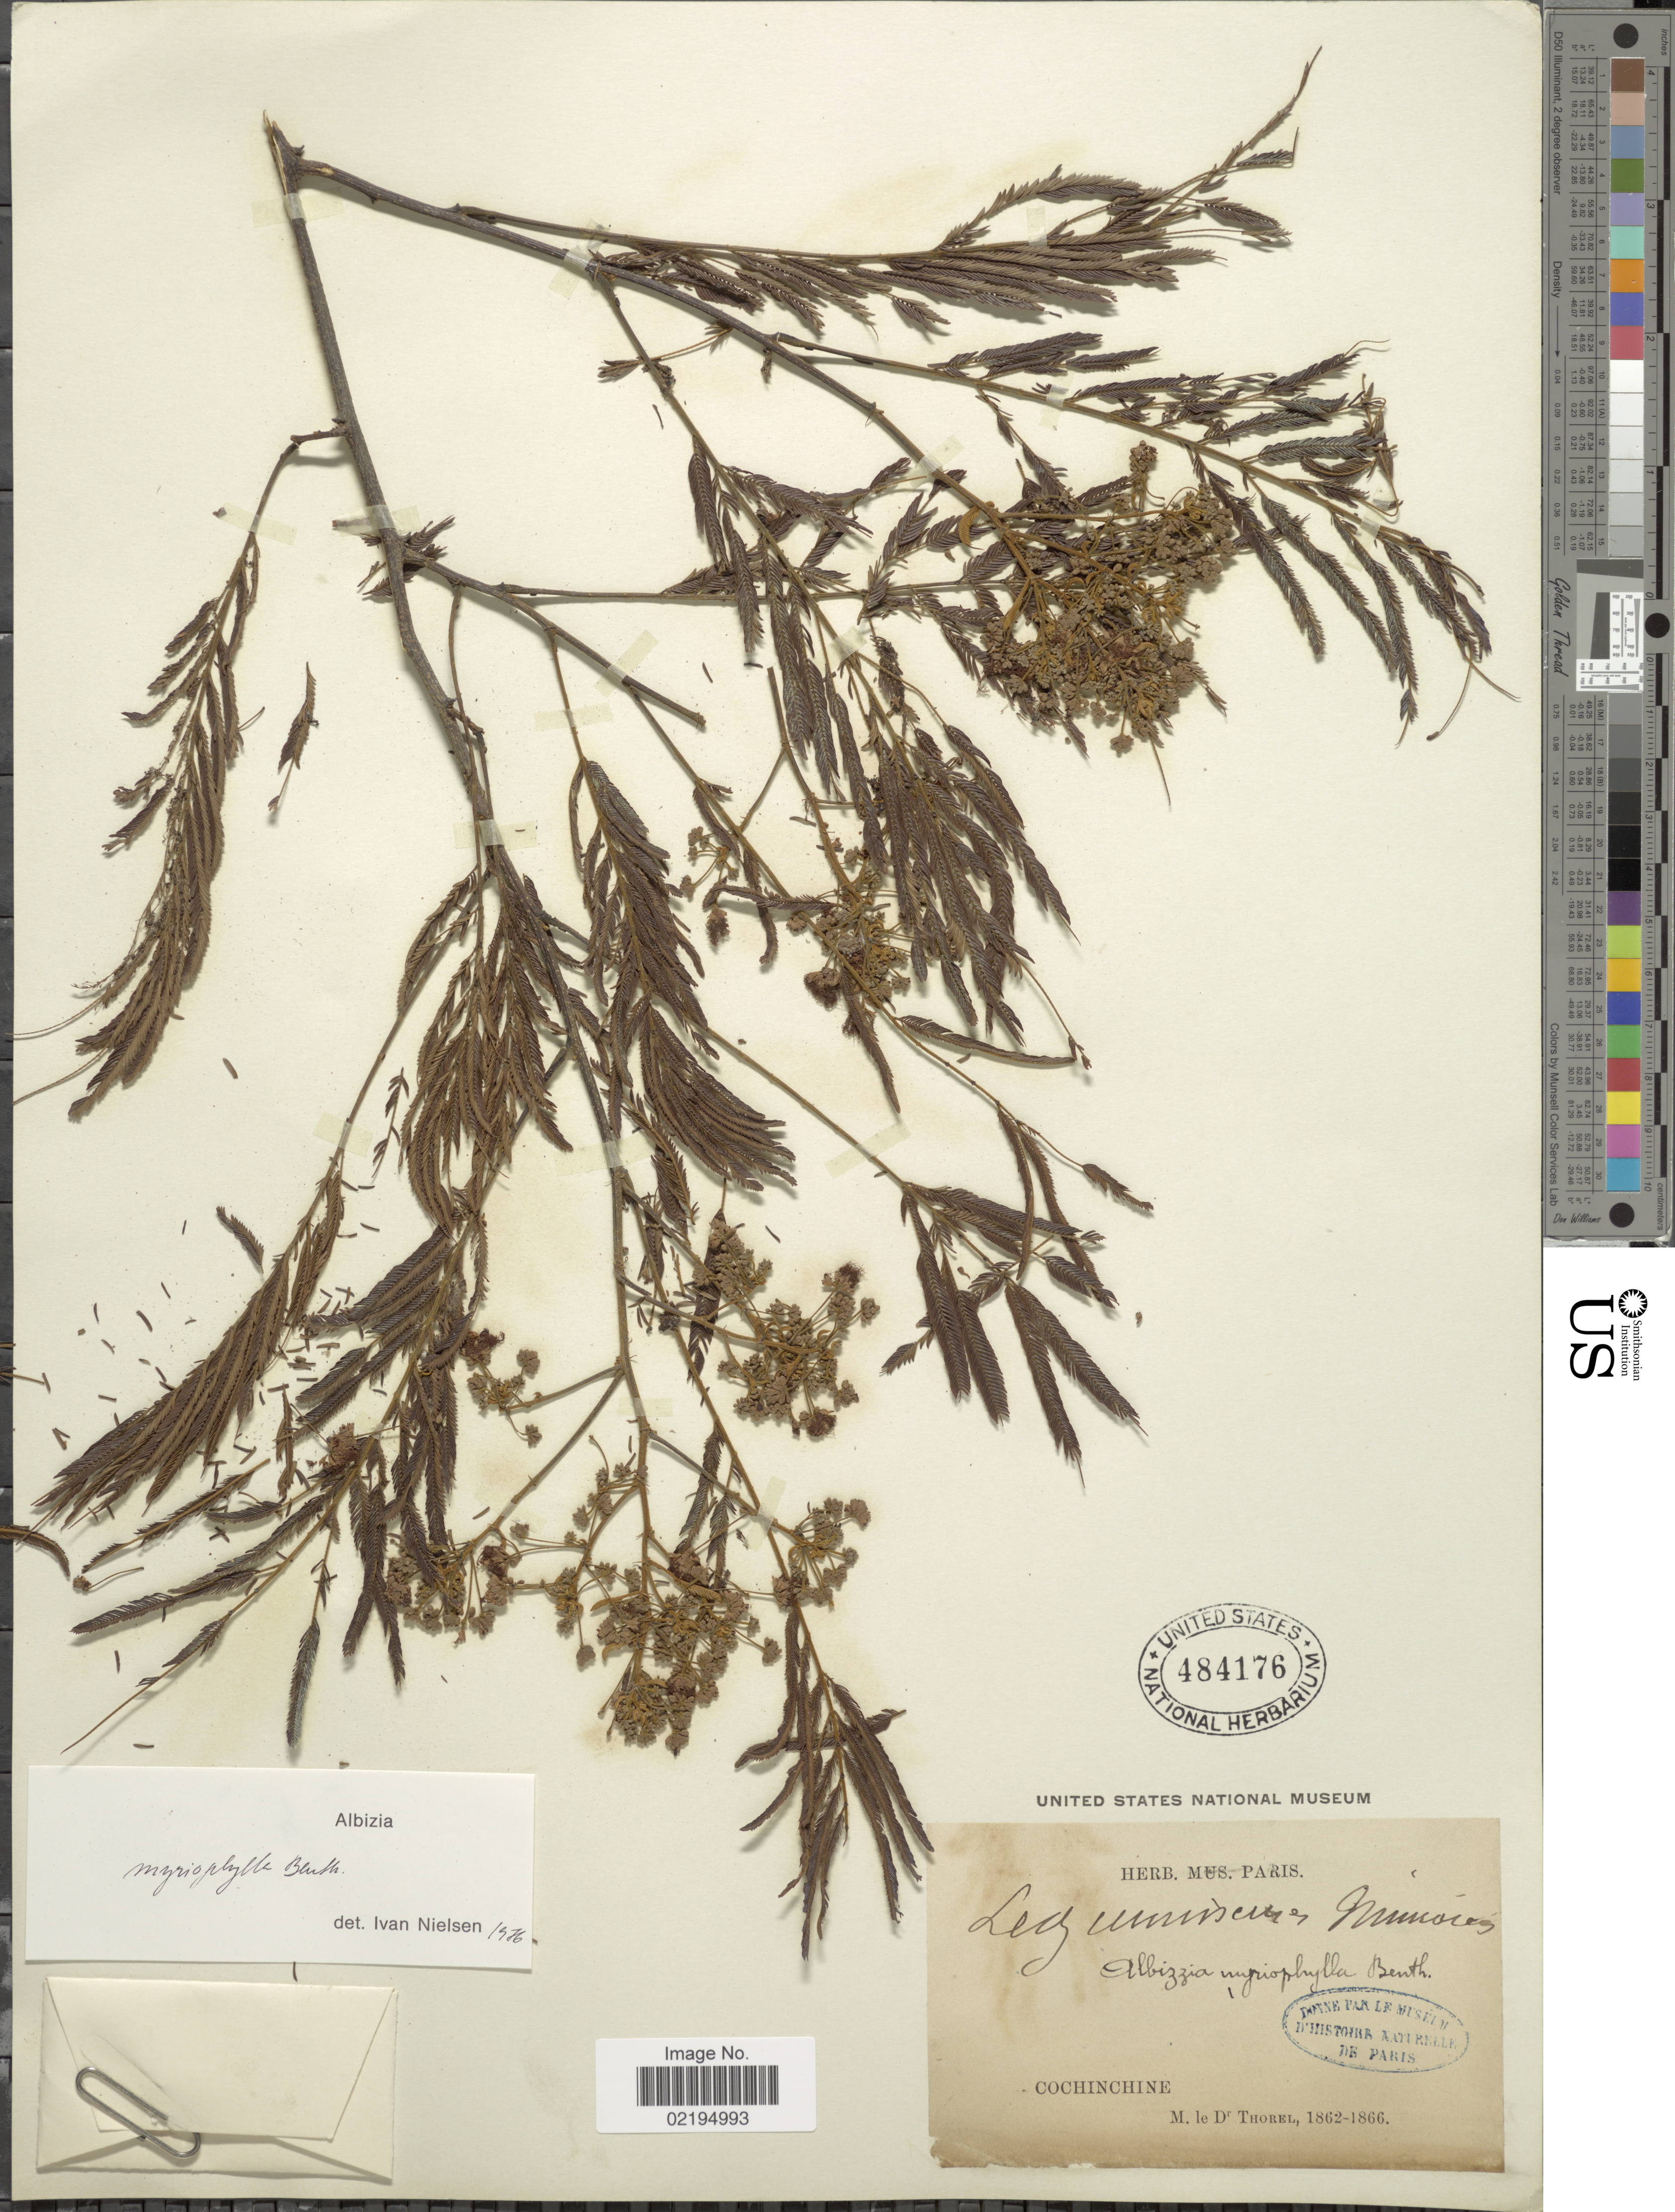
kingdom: Plantae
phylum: Tracheophyta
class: Magnoliopsida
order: Fabales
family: Fabaceae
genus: Albizia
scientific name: Albizia myriophylla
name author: Benth.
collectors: C. Thorel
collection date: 1862/1866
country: Vietnam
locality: Cochinchine.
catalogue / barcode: US 484176